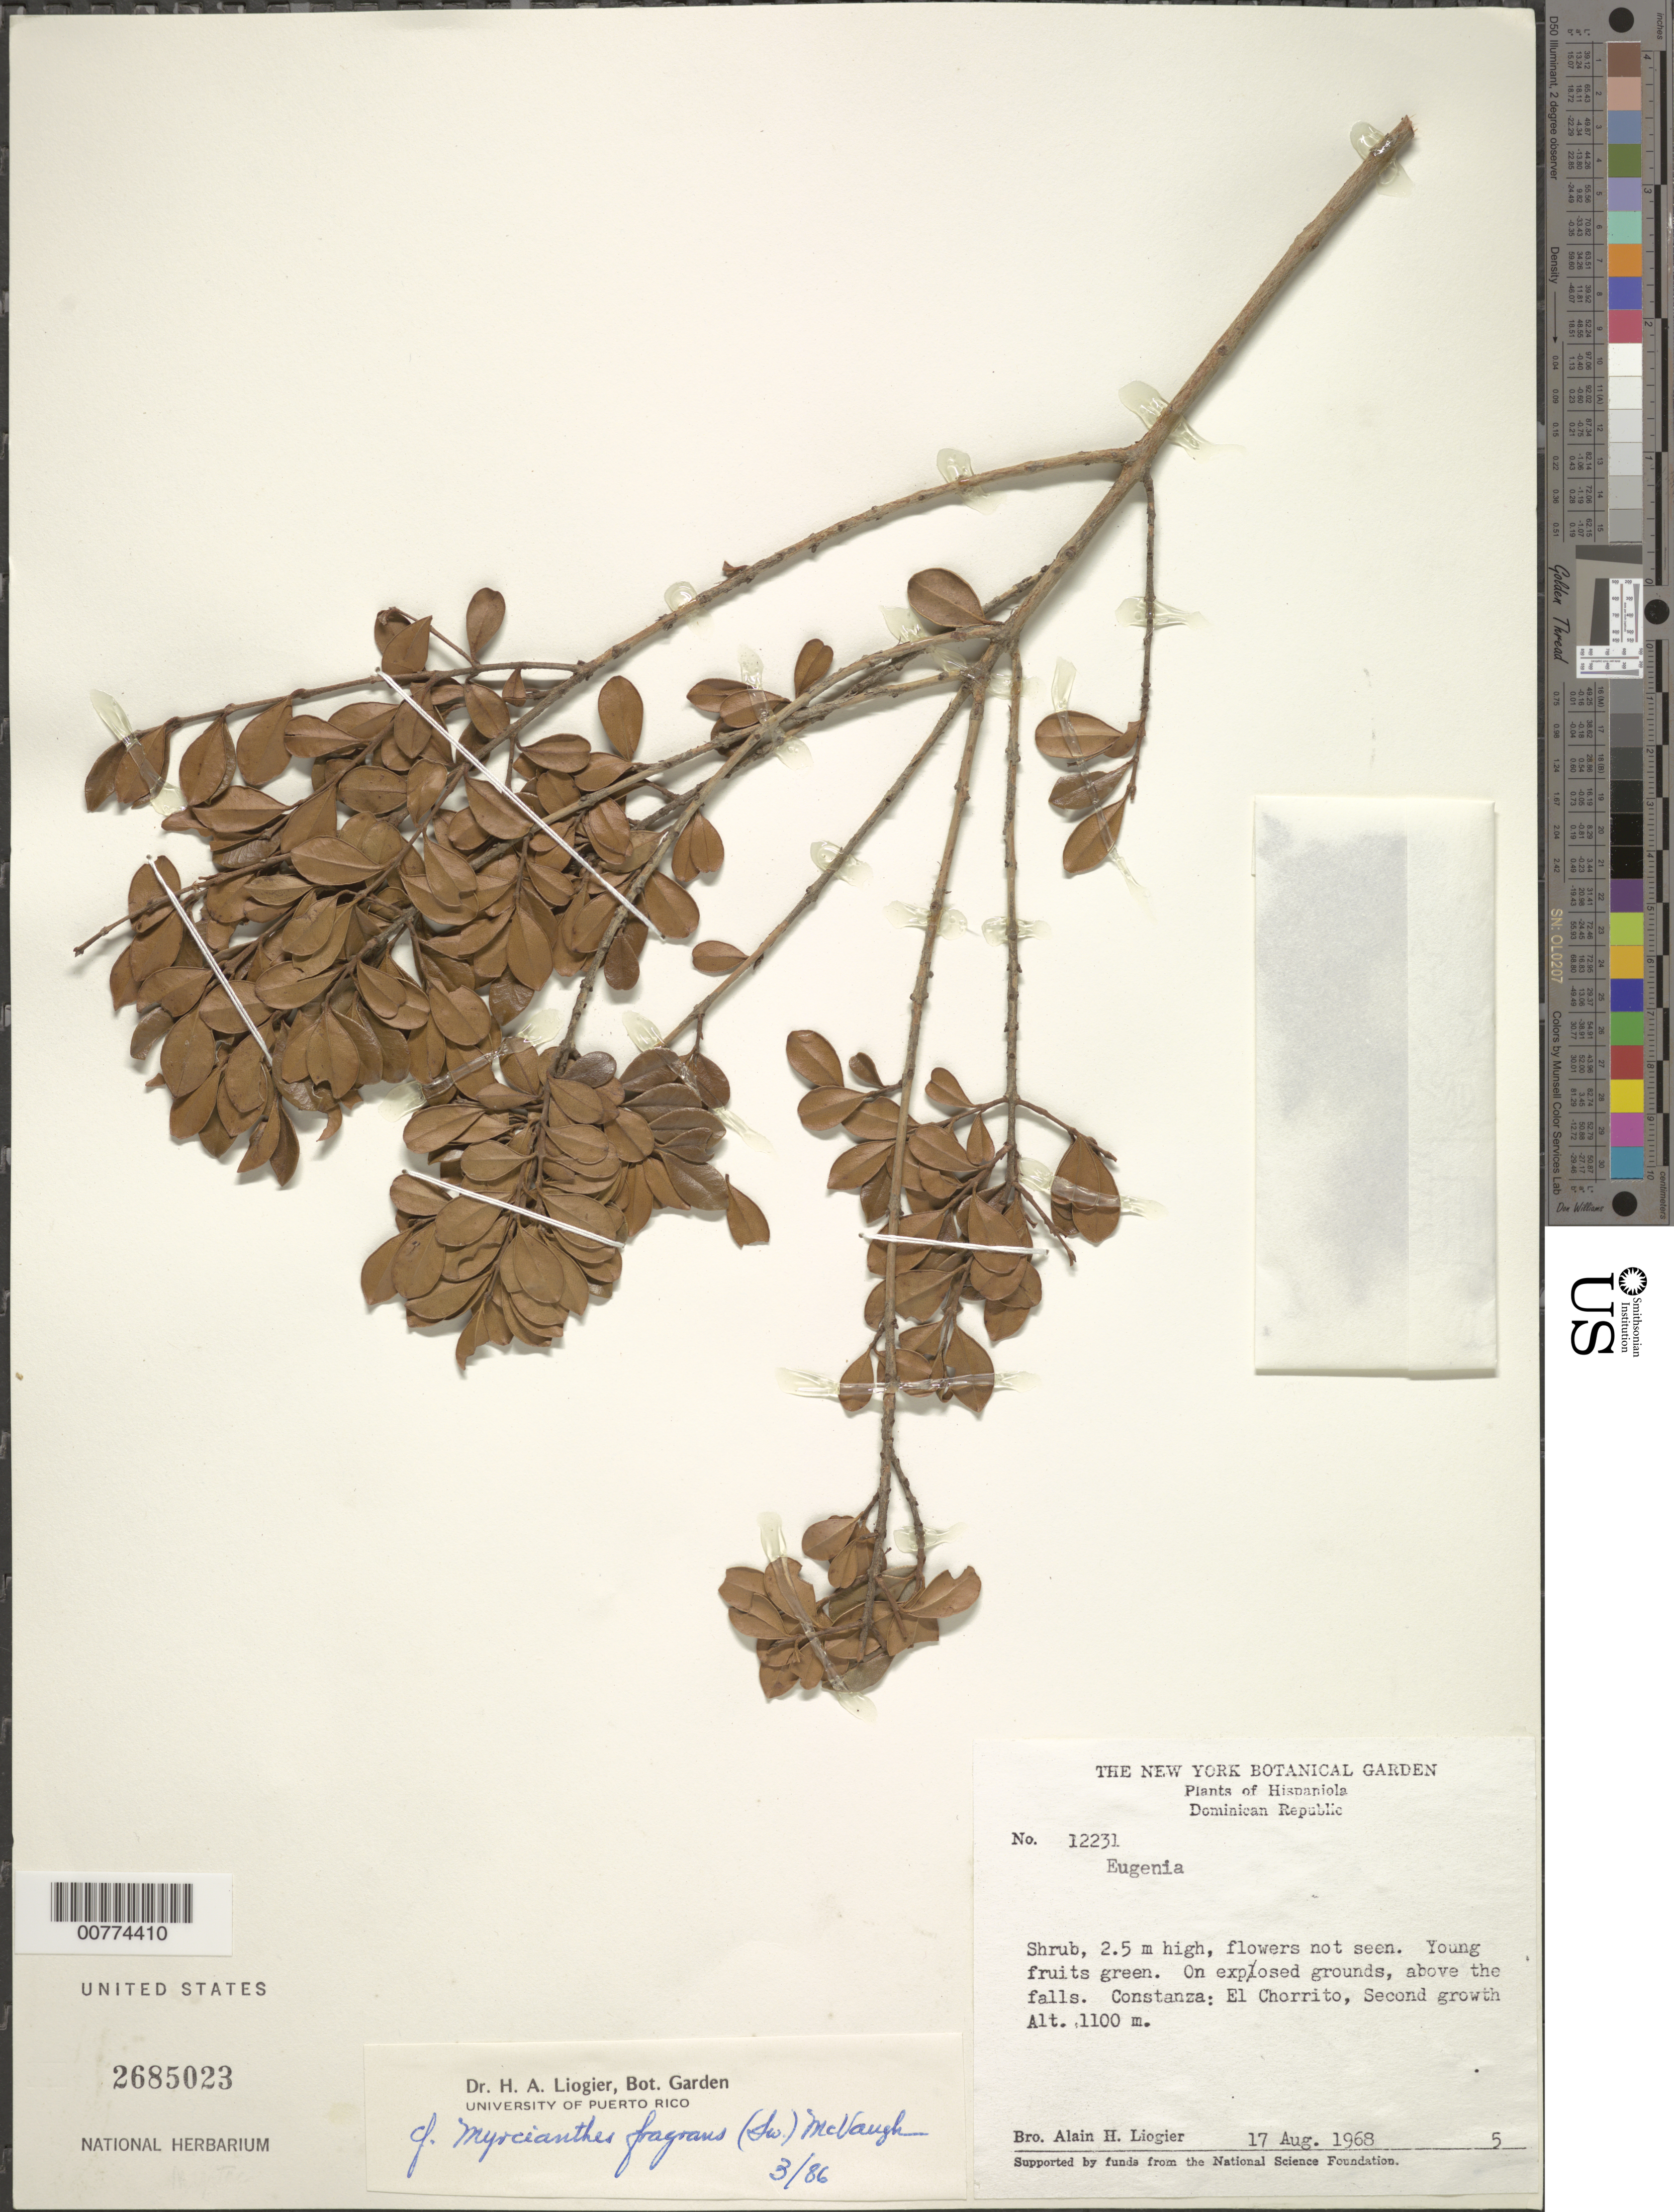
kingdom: Plantae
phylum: Tracheophyta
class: Magnoliopsida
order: Myrtales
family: Myrtaceae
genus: Myrcianthes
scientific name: Myrcianthes fragrans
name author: (Sw.) McVaugh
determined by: Liogier, Alain H.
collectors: A. H. Liogier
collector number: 12231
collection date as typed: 17 Aug 1968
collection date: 1968-08-17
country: Dominican Republic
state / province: La Vega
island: Hispaniola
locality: Constanza, El Chorito.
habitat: On exposed grounds, above the falls; second growth.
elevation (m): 1100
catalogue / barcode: US 2685023